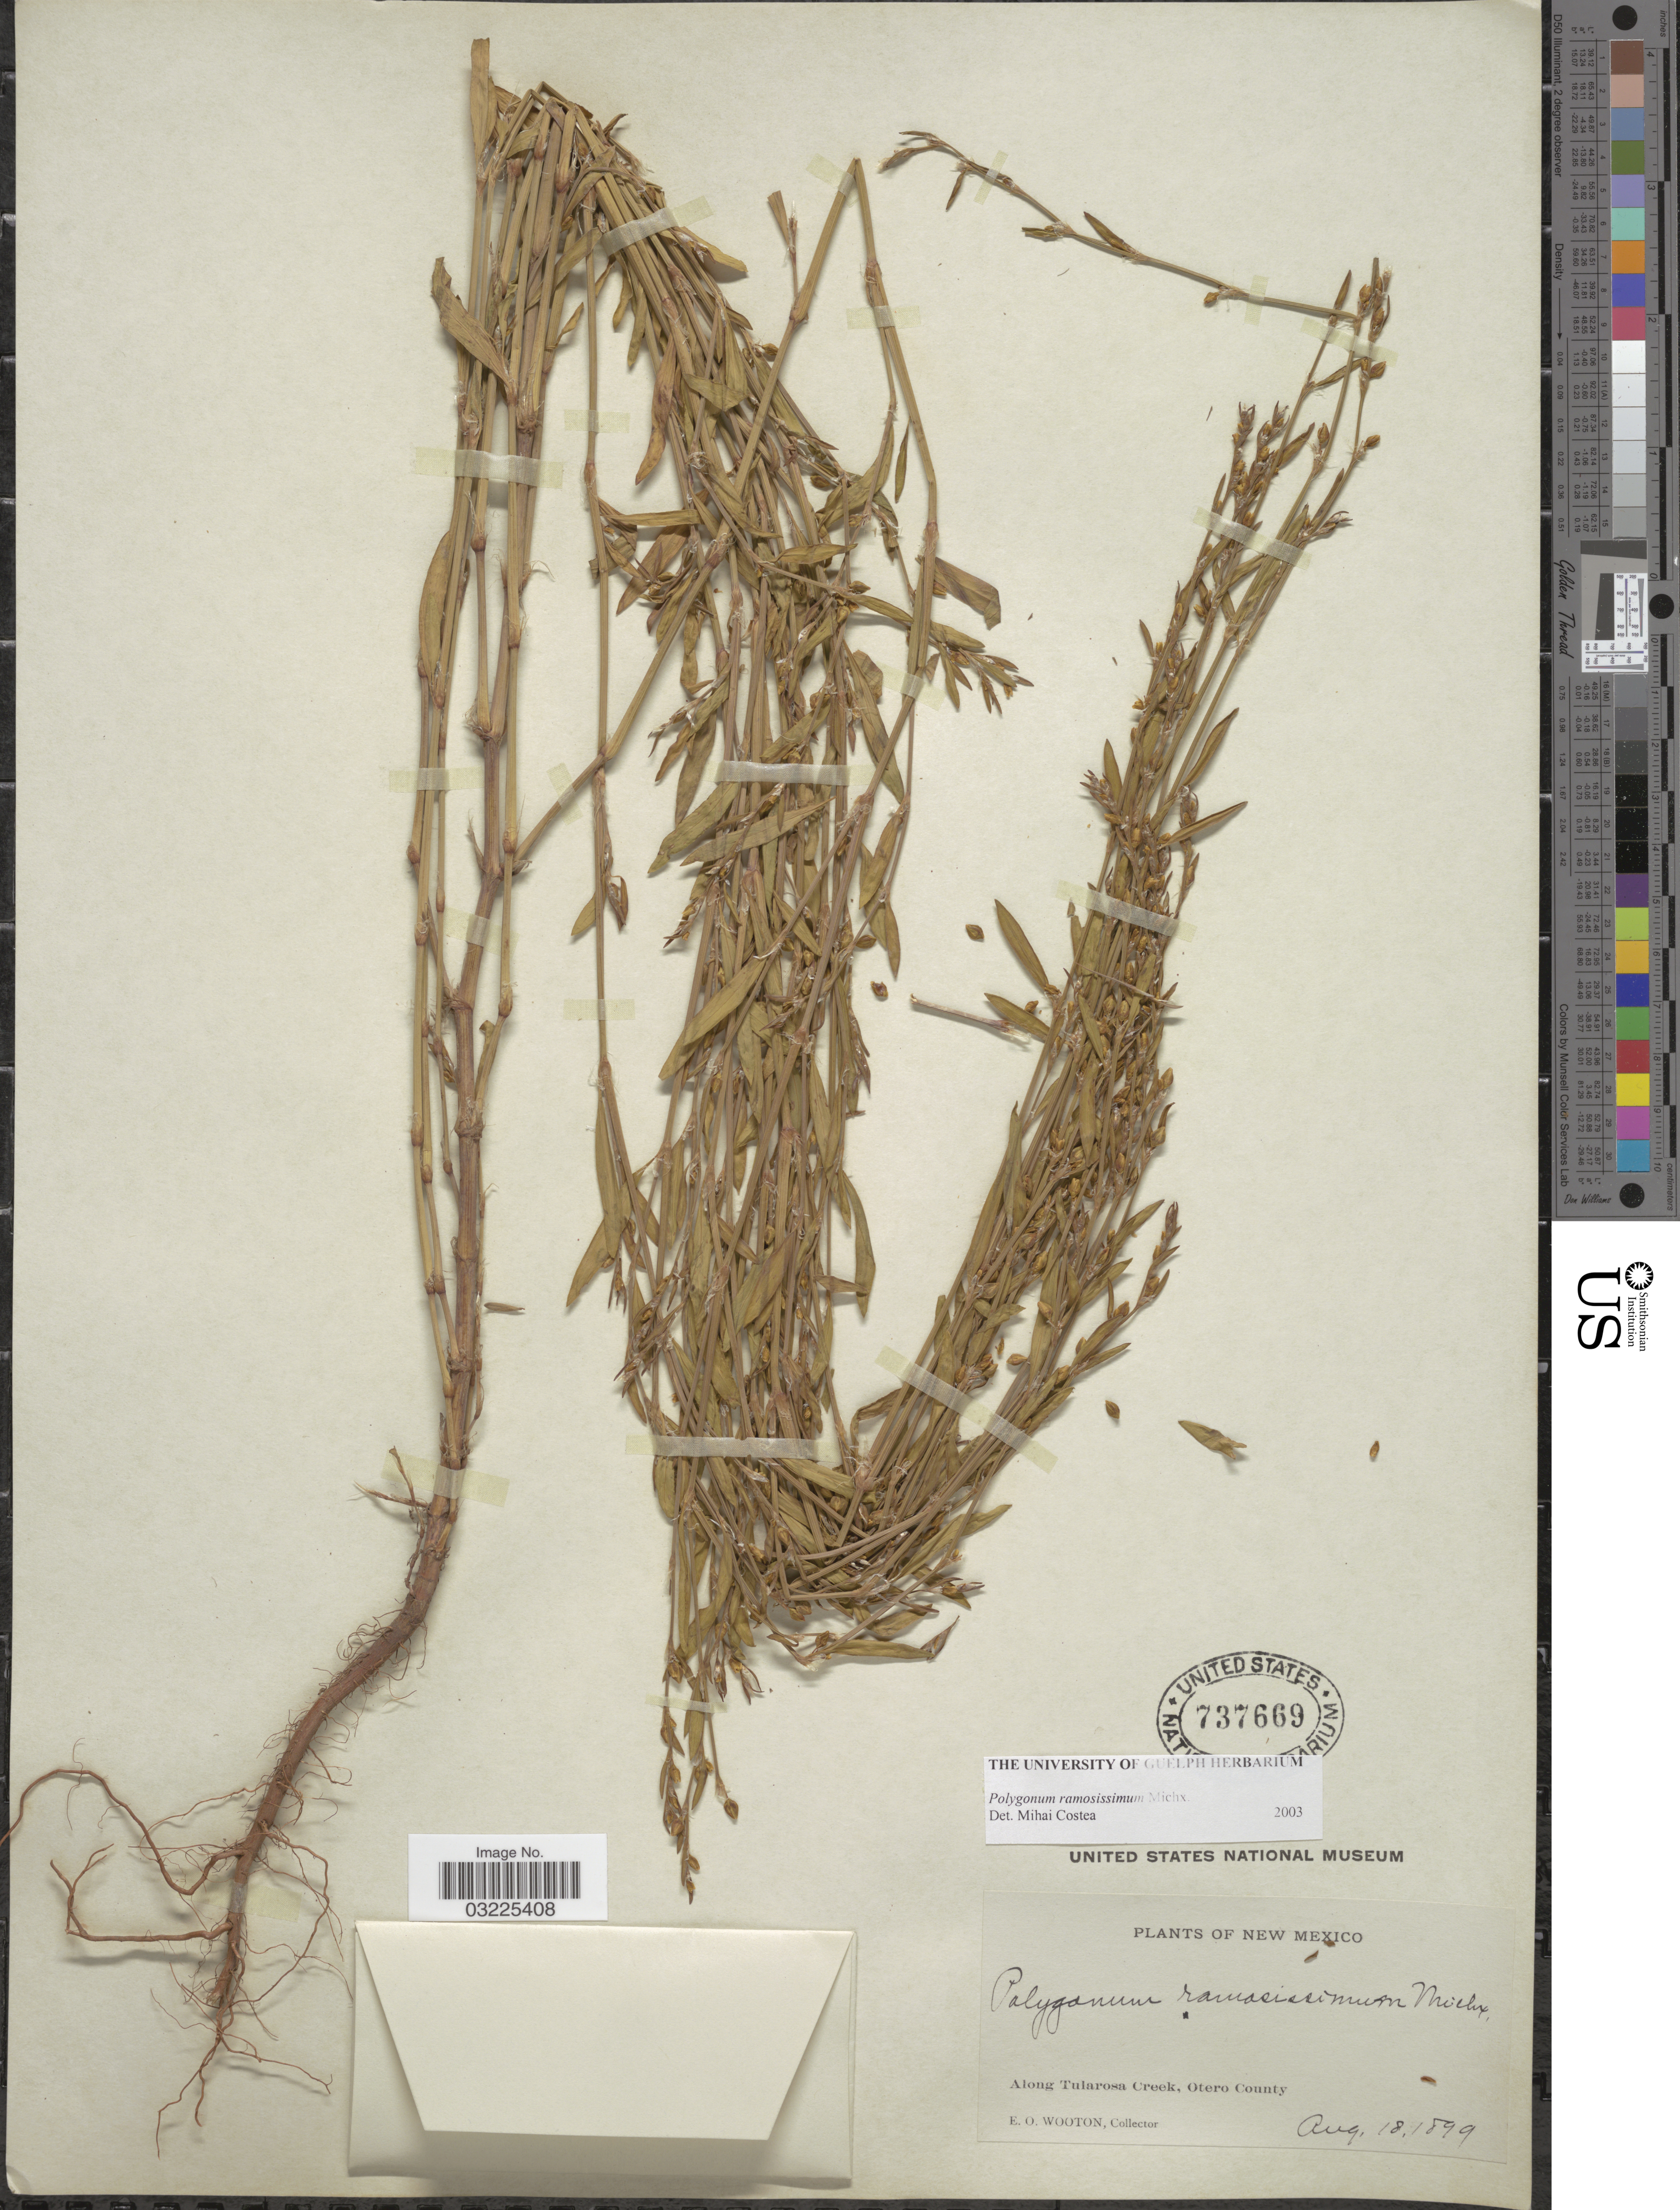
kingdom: Plantae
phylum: Tracheophyta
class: Magnoliopsida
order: Caryophyllales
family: Polygonaceae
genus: Polygonum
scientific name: Polygonum ramosissimum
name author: Michx.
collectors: E. O. Wooton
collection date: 1899-08-18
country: United States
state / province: New Mexico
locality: Along Tularosa Creek, Otero County.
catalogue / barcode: US 737669